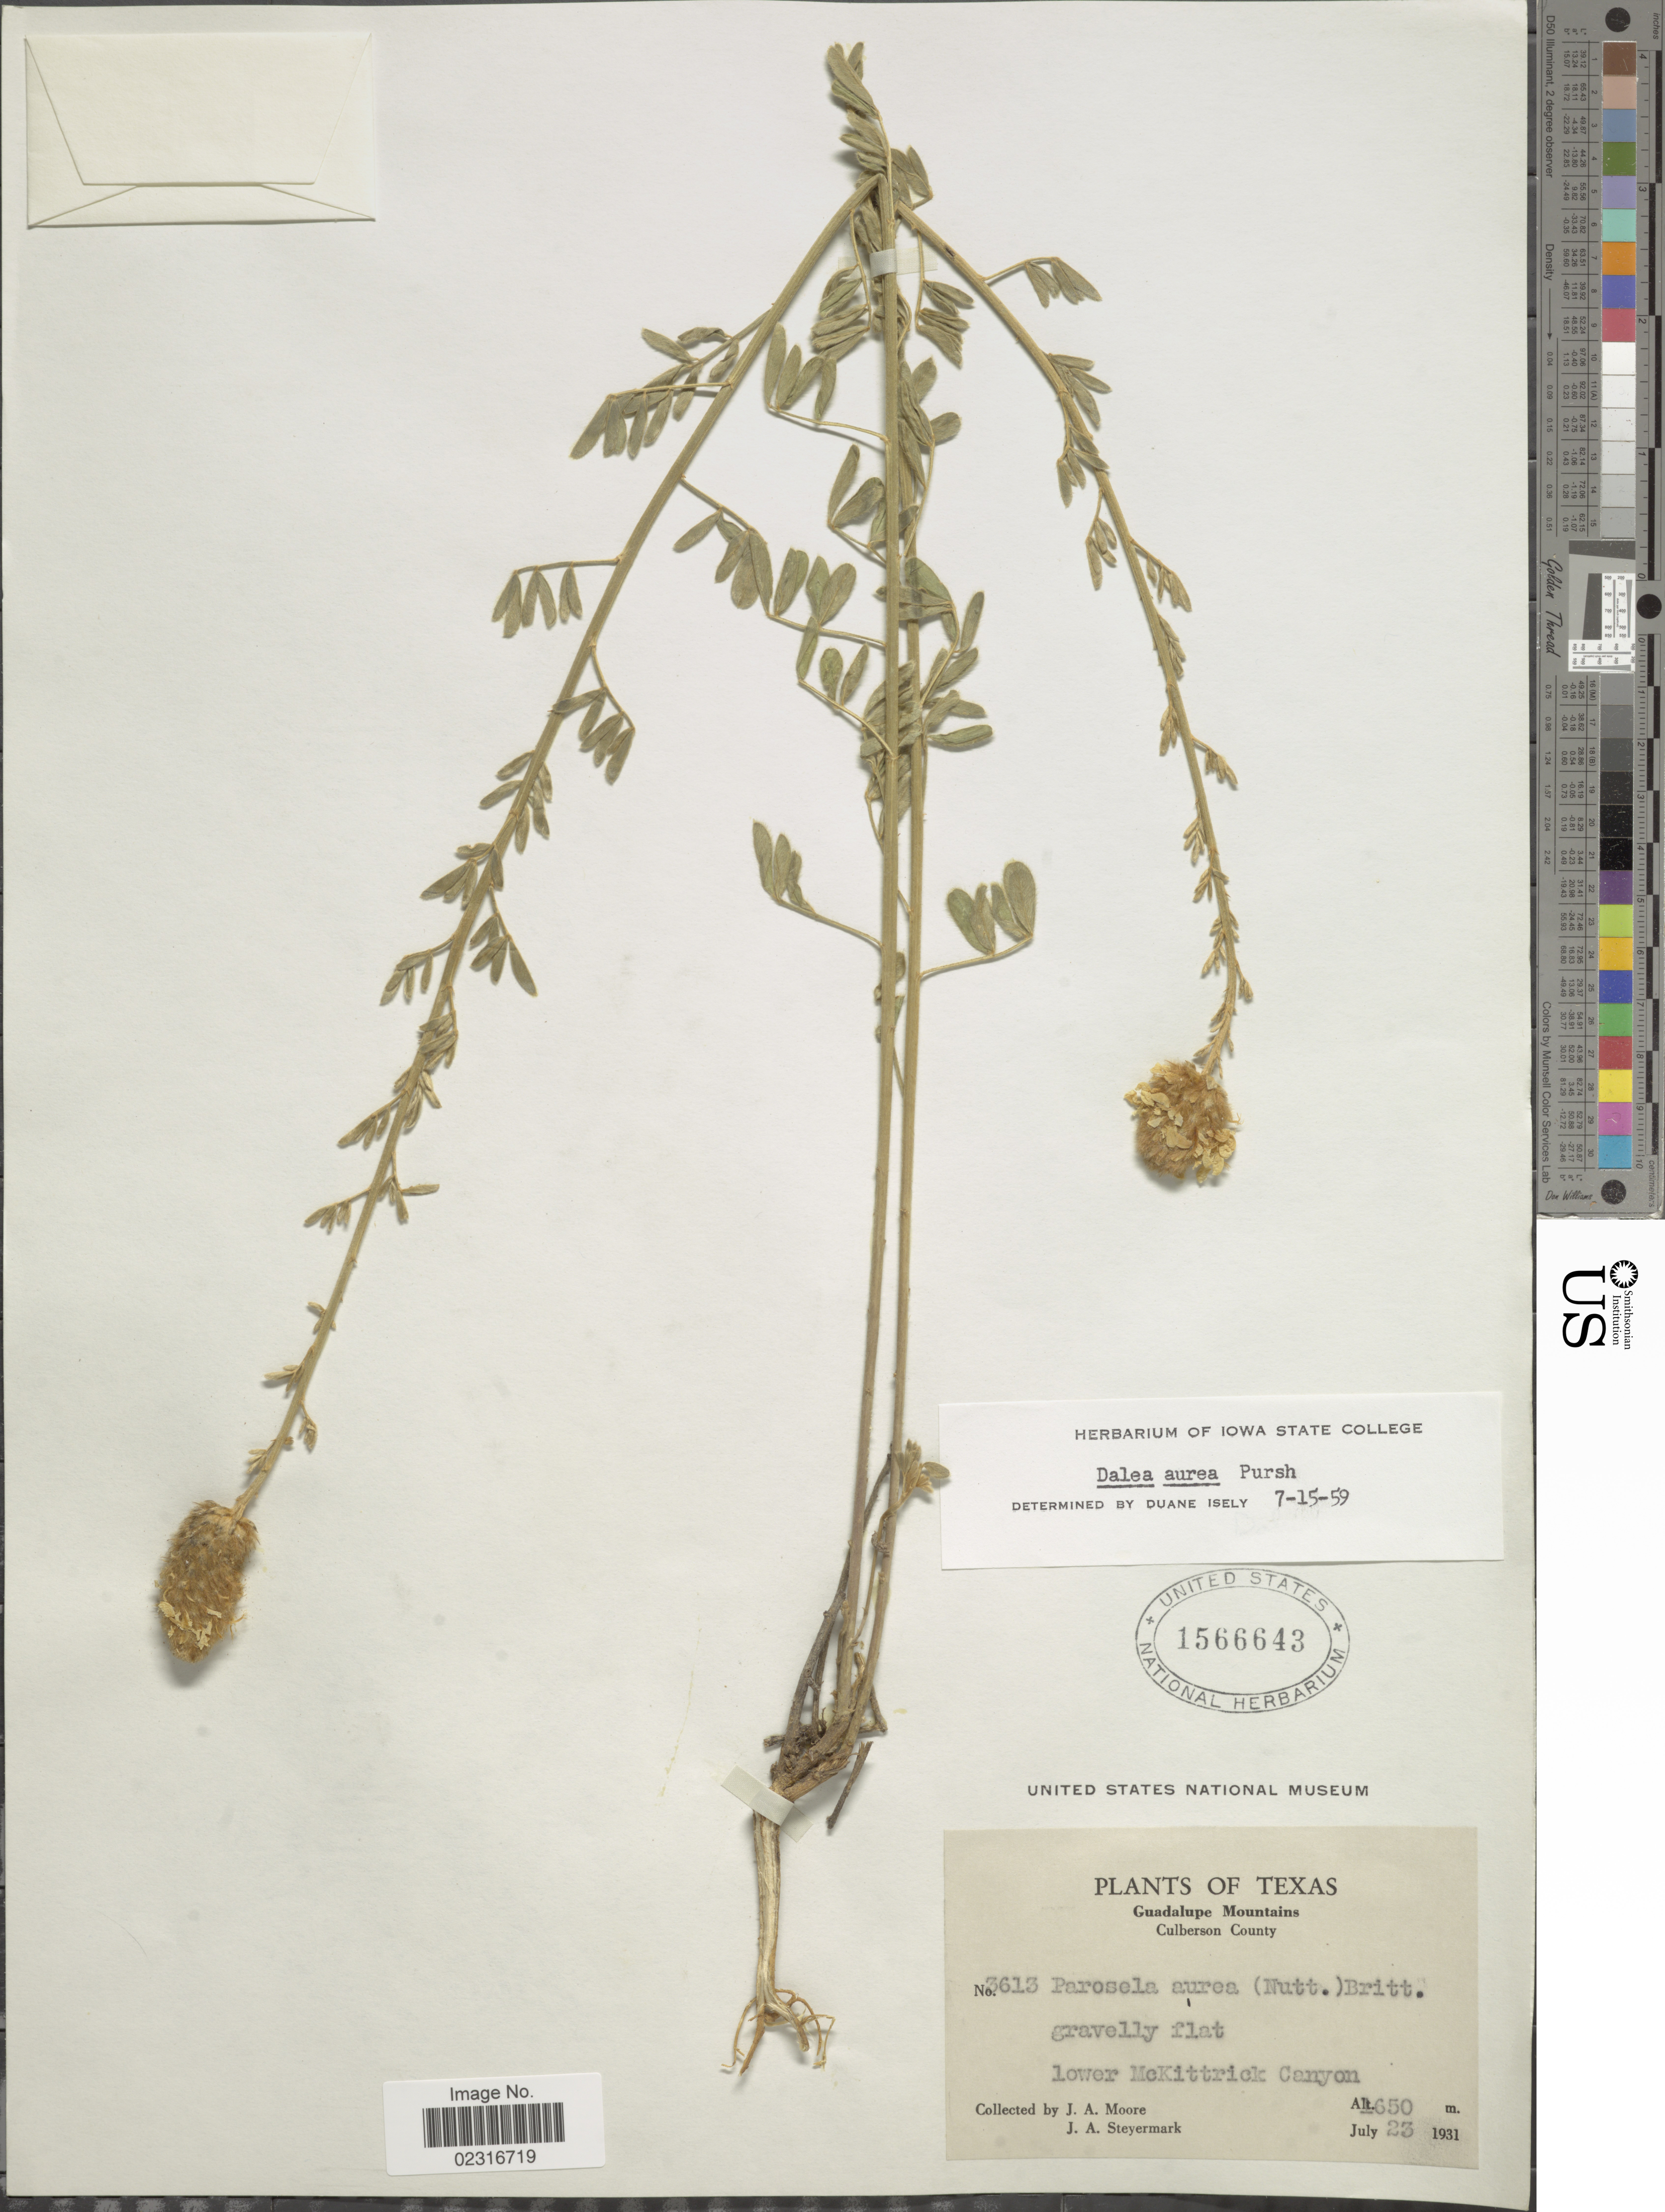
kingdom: Plantae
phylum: Tracheophyta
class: Magnoliopsida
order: Fabales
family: Fabaceae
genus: Dalea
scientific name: Dalea aurea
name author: Nutt. ex Pursh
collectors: J. A. Moore & J. Steyermark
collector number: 3613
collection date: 1931-07-23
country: United States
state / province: Texas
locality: Guadalupe Mountains. Culberson County. Lower McKittrick Canyon.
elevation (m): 1650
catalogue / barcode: US 1566643